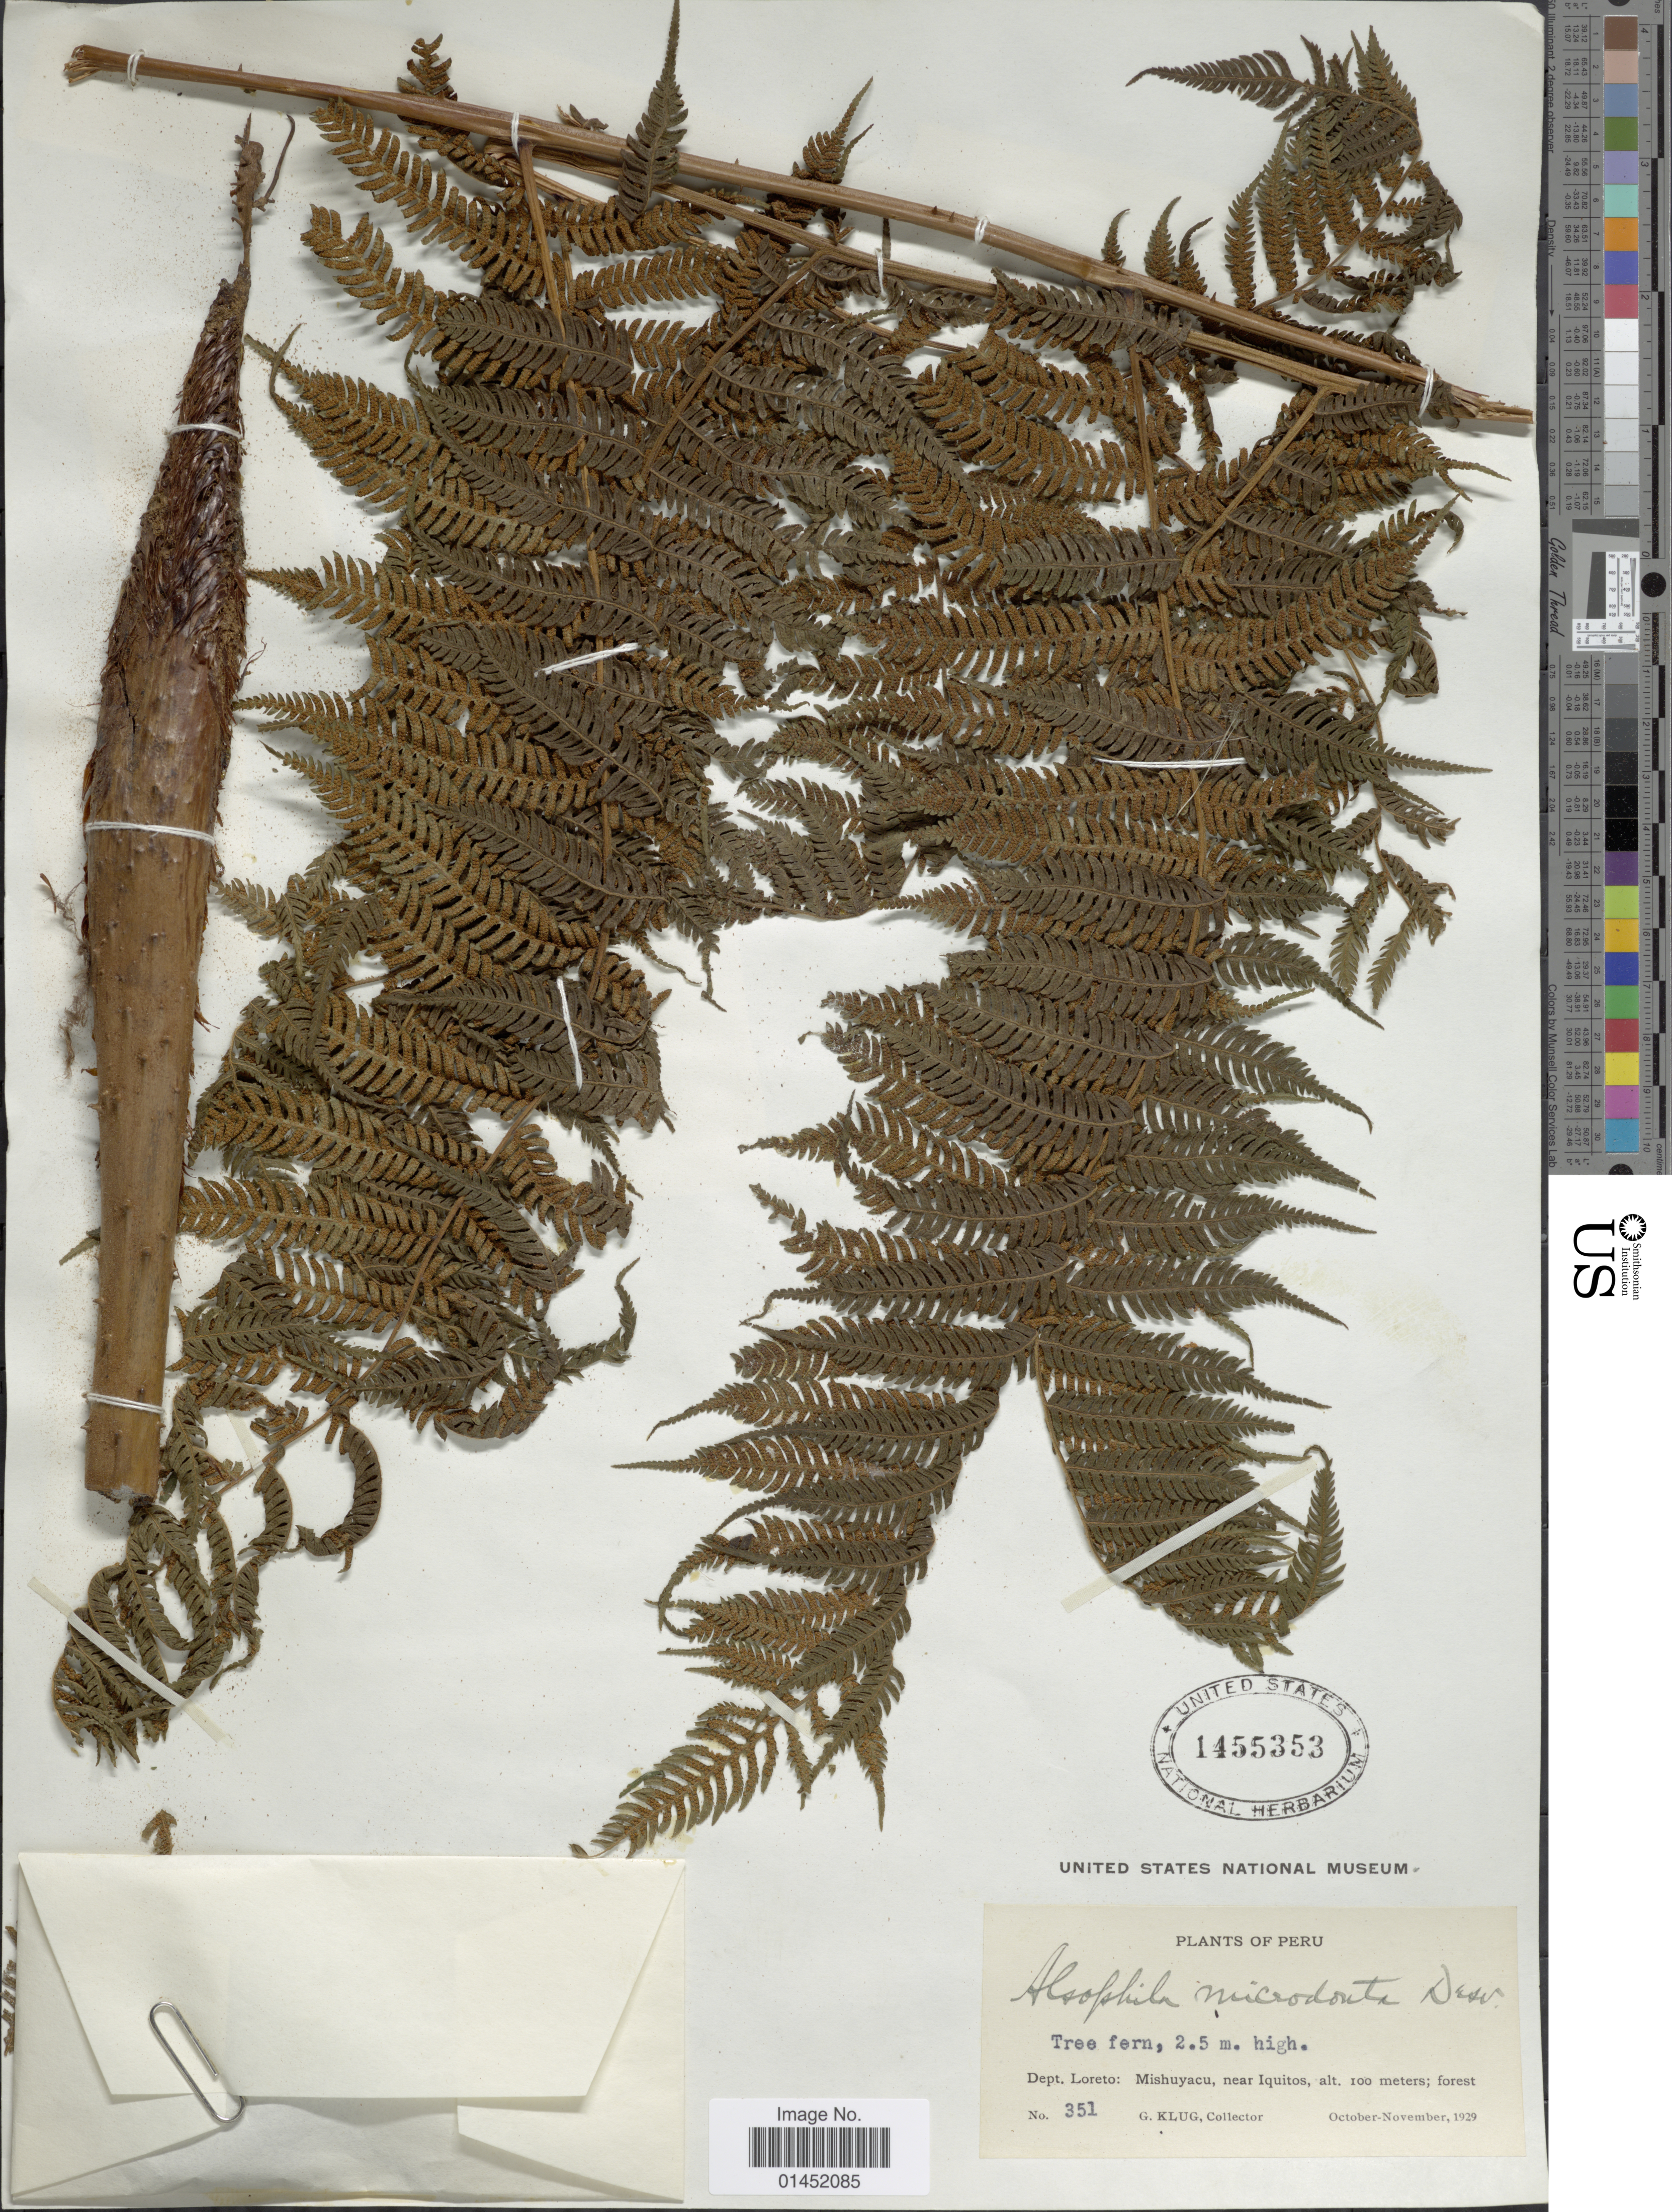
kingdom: Plantae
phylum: Tracheophyta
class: Polypodiopsida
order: Cyatheales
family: Cyatheaceae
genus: Cyathea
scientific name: Cyathea microdonta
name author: (Desv.) Domin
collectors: G. Klug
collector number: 351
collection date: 1929-10/1929-11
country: Peru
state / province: Loreto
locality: Mishuyacu, near Iquitos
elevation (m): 100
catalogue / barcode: US 1455353